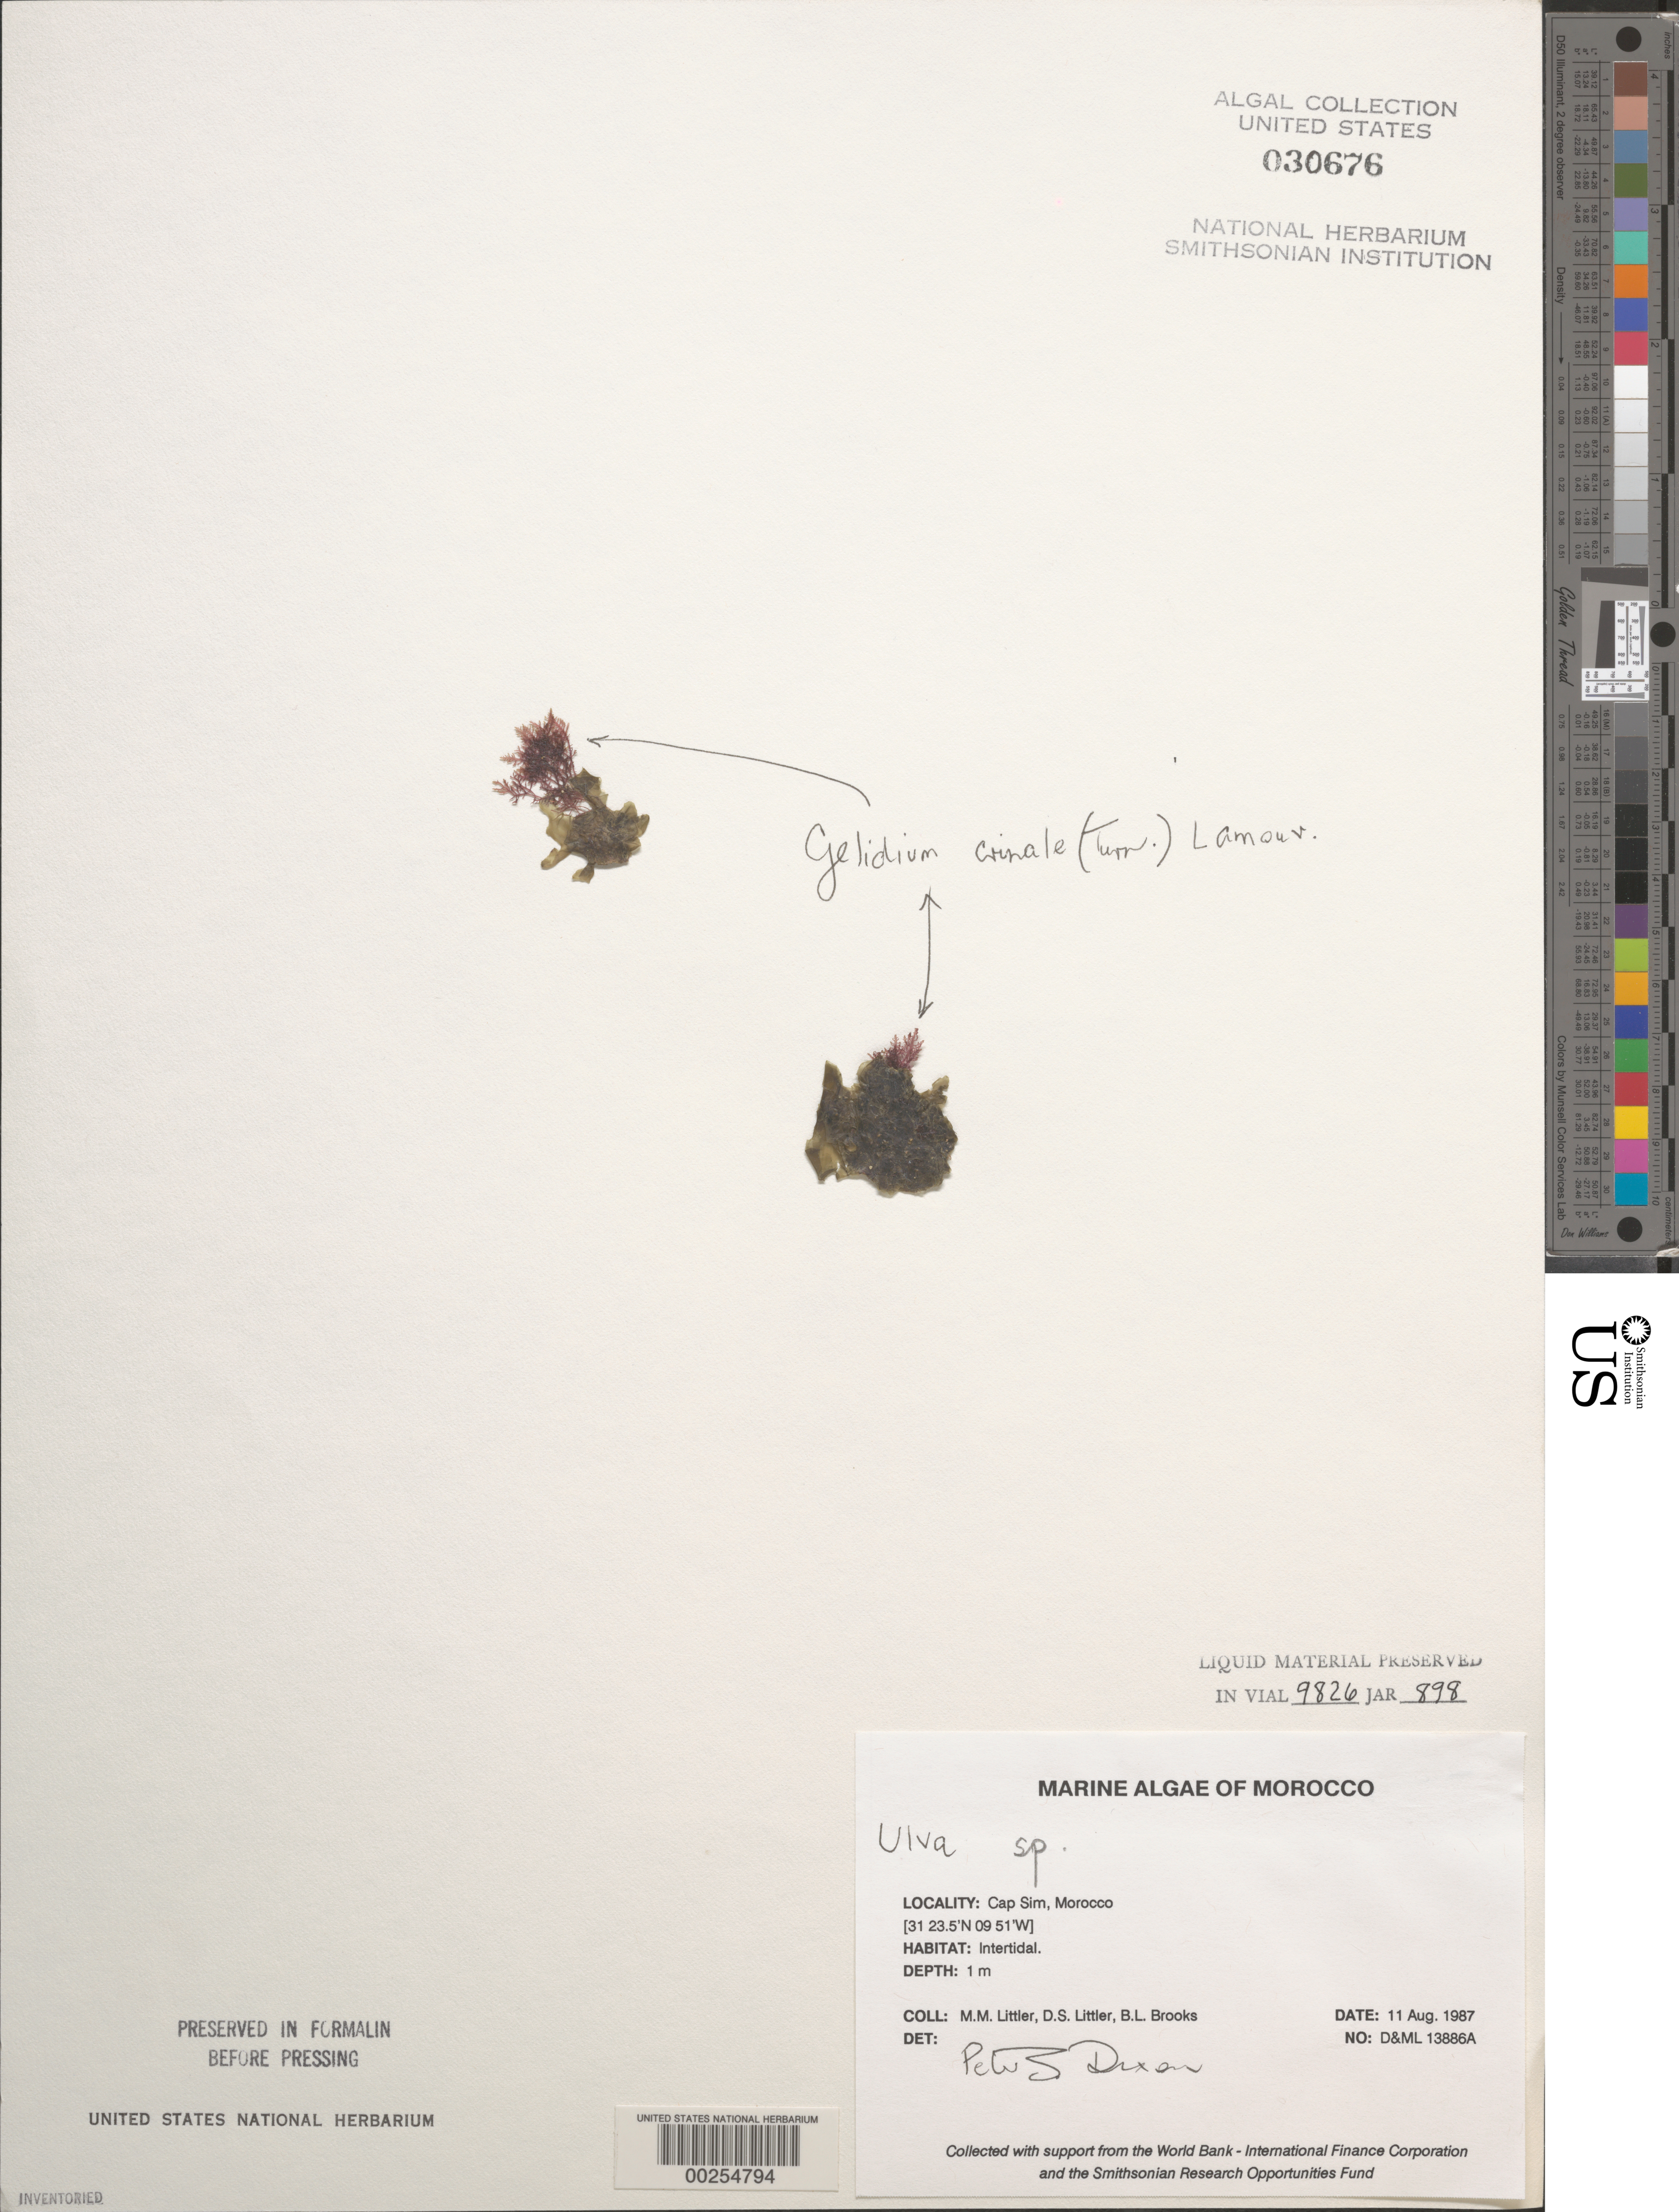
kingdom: Plantae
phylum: Chlorophyta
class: Ulvophyceae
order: Ulvales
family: Ulvaceae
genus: Ulva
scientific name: Ulva sp.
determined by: Dixon, P. S.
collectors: M. M. Littler, D. S. Littler & B. Brooks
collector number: D&ML 13886a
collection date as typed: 11 Aug 1987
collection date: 1987-08-11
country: Morocco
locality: Cap Sim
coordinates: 31 23.5'N, 09 51'W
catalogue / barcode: US 30676